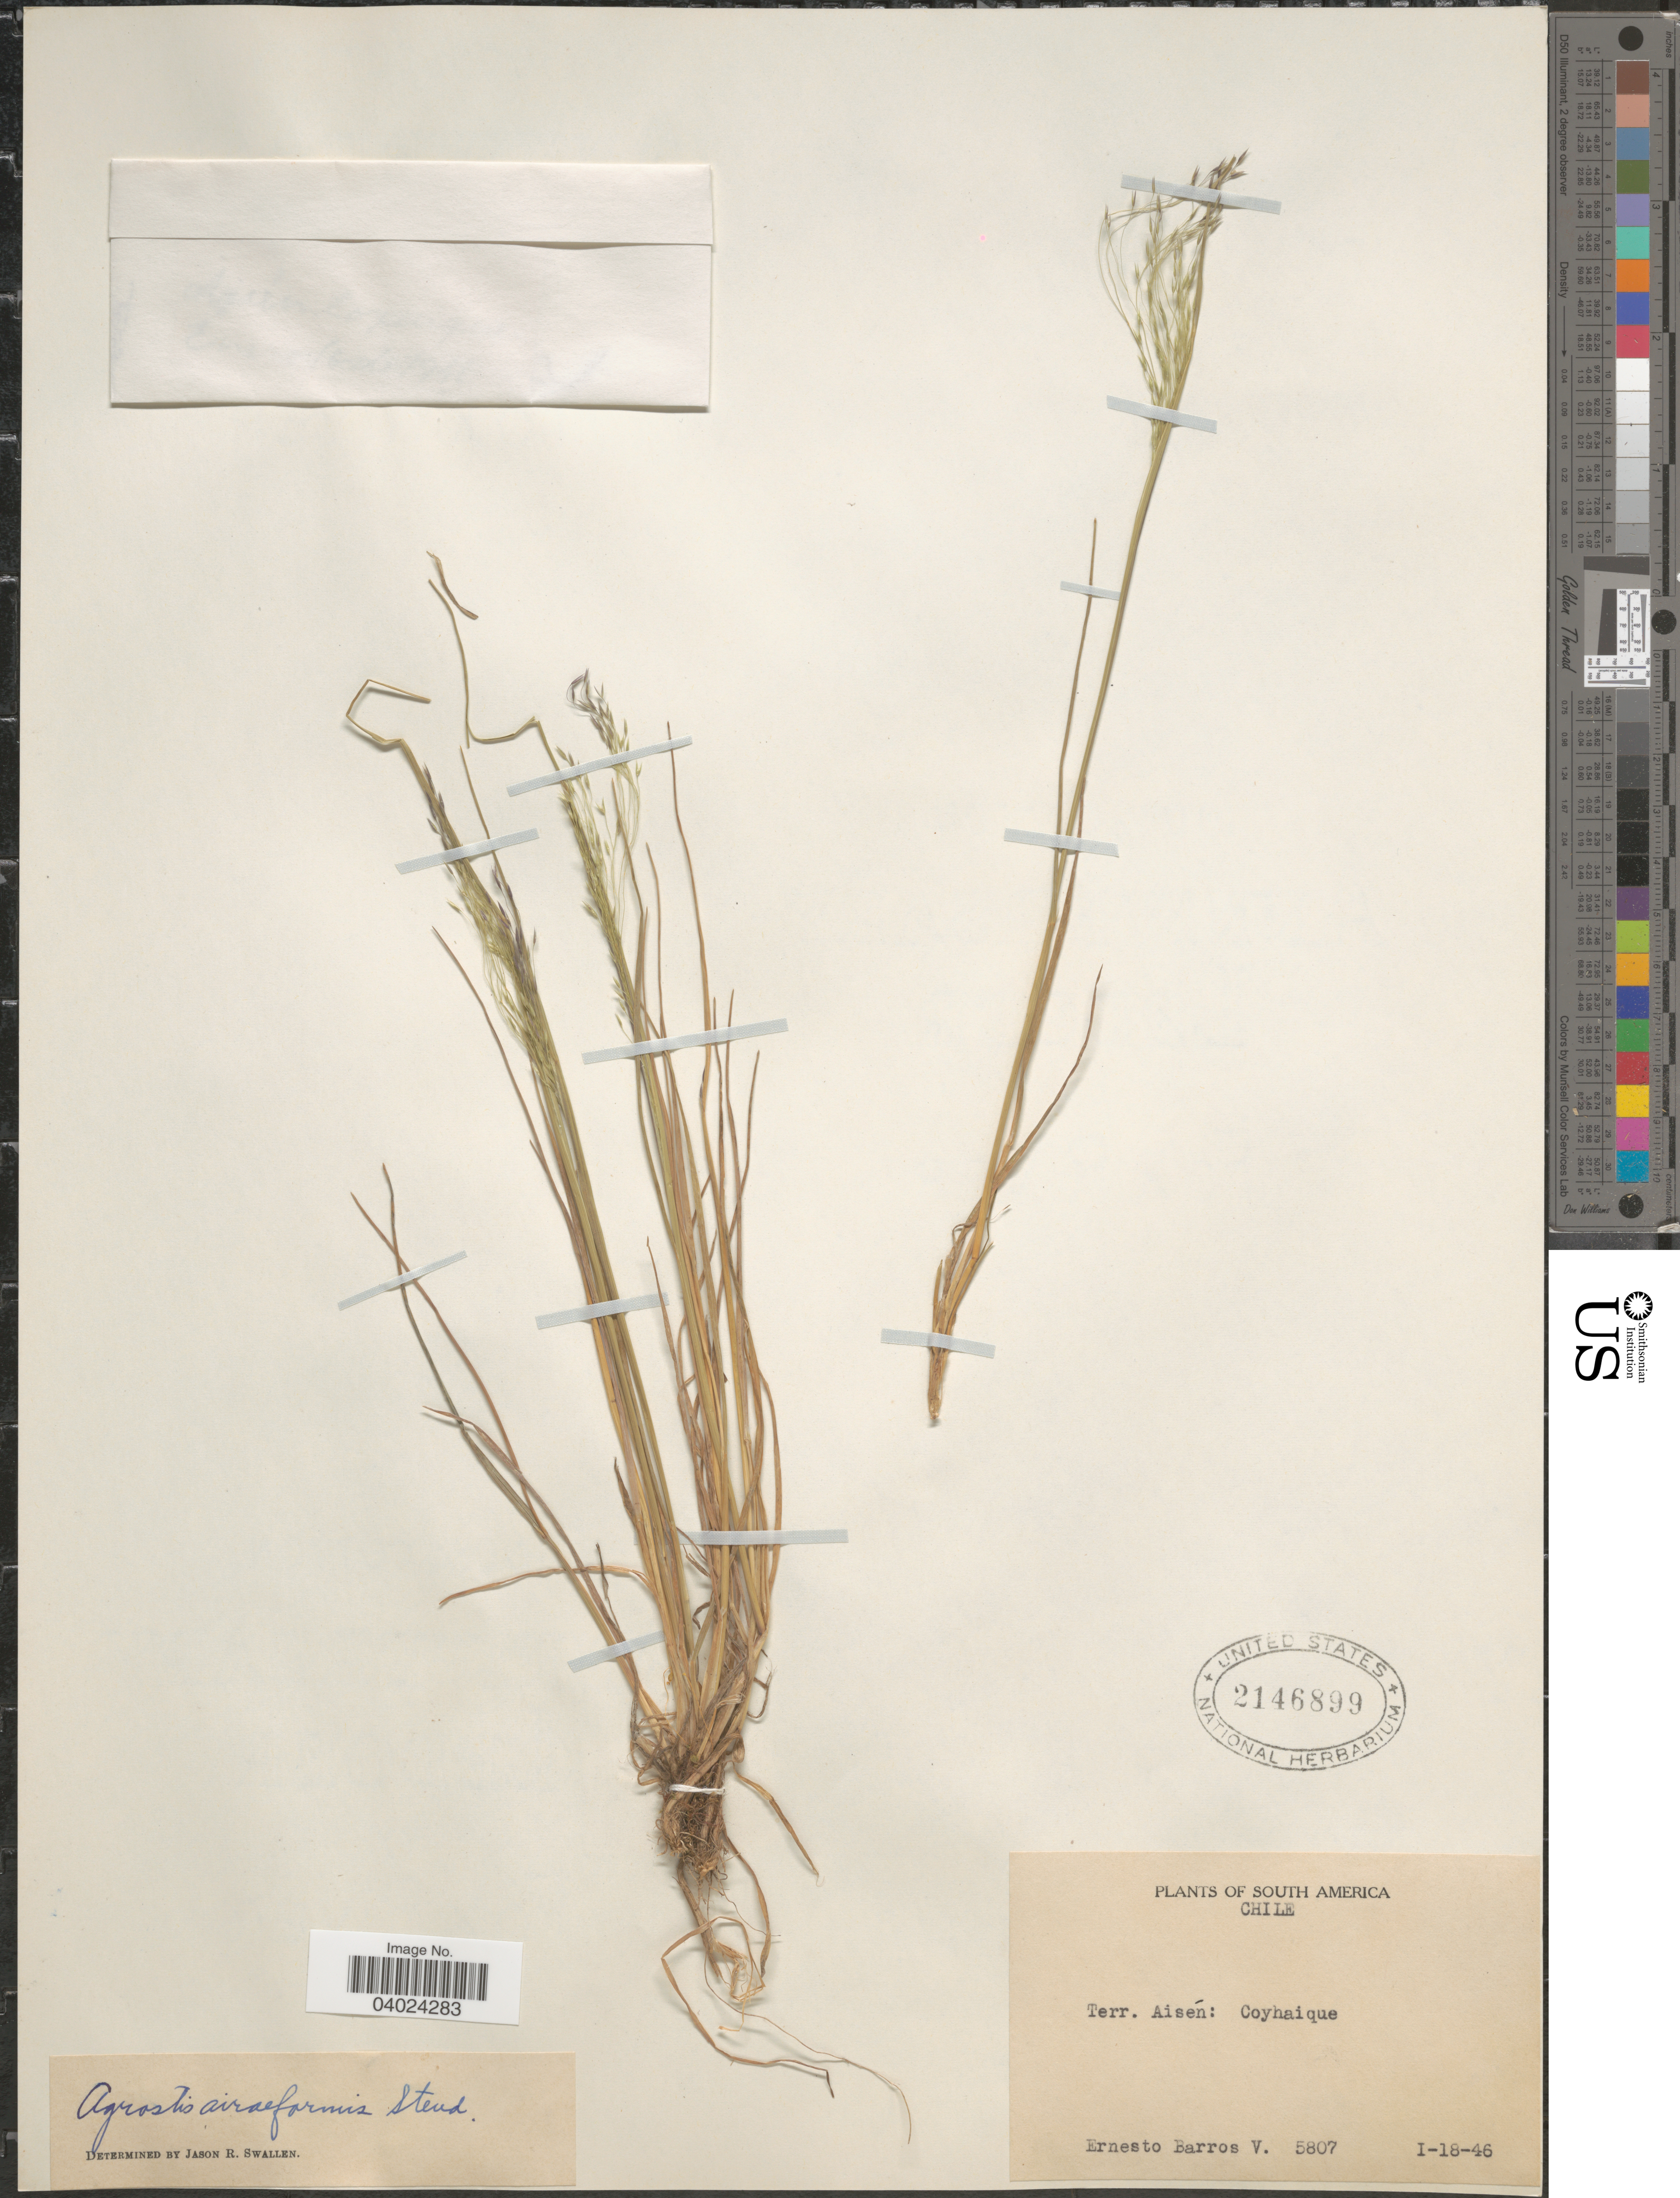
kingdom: Plantae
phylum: Tracheophyta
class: Liliopsida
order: Poales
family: Poaceae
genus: Agrostis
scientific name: Agrostis inconspicua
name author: Kunze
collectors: E. Barros V.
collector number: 5807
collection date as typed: Transcribed d/m/y: 18/1/46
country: Chile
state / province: Aisén (XI)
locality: Terr. Aisén: Coyhaique.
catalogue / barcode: US 2146899